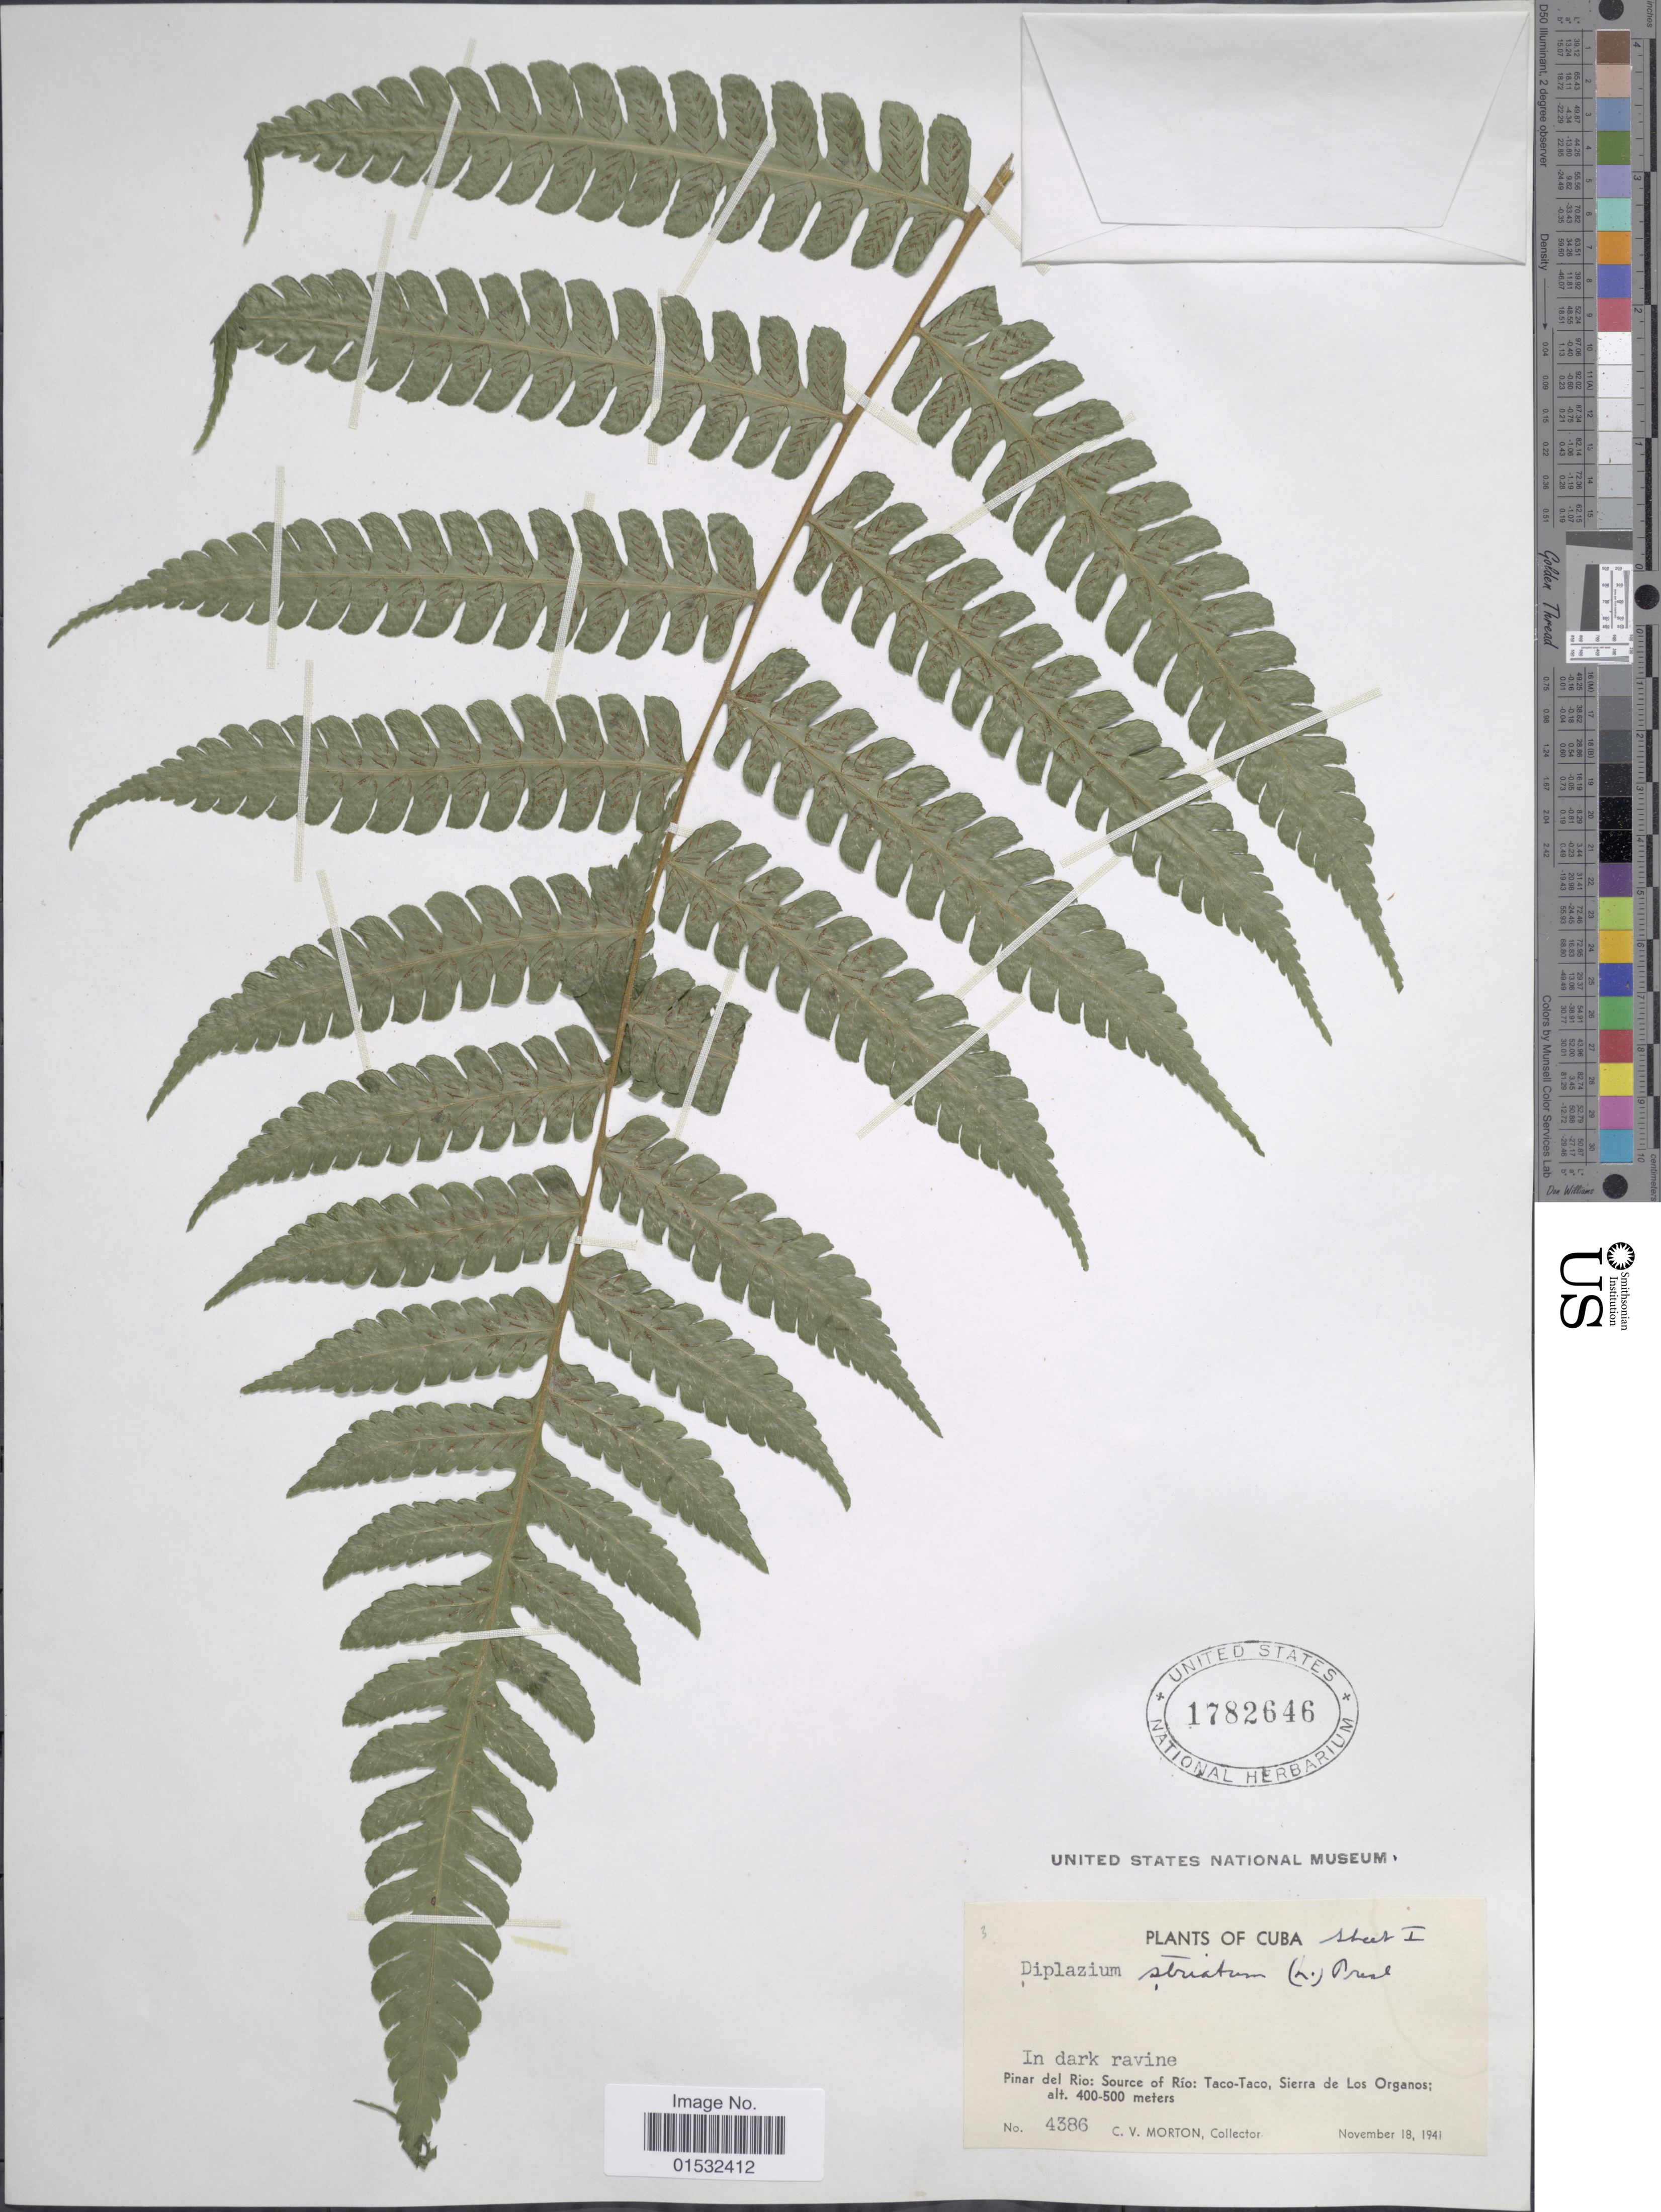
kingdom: Plantae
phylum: Tracheophyta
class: Polypodiopsida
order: Polypodiales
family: Athyriaceae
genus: Diplazium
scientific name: Diplazium striatum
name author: (L.) C. Presl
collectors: C. V. Morton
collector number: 4386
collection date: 1941-11-18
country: Cuba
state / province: Pinar del Río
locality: Source of Río: Taco-Taco, Sierra de Los Organos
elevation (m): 400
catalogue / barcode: US 1782646